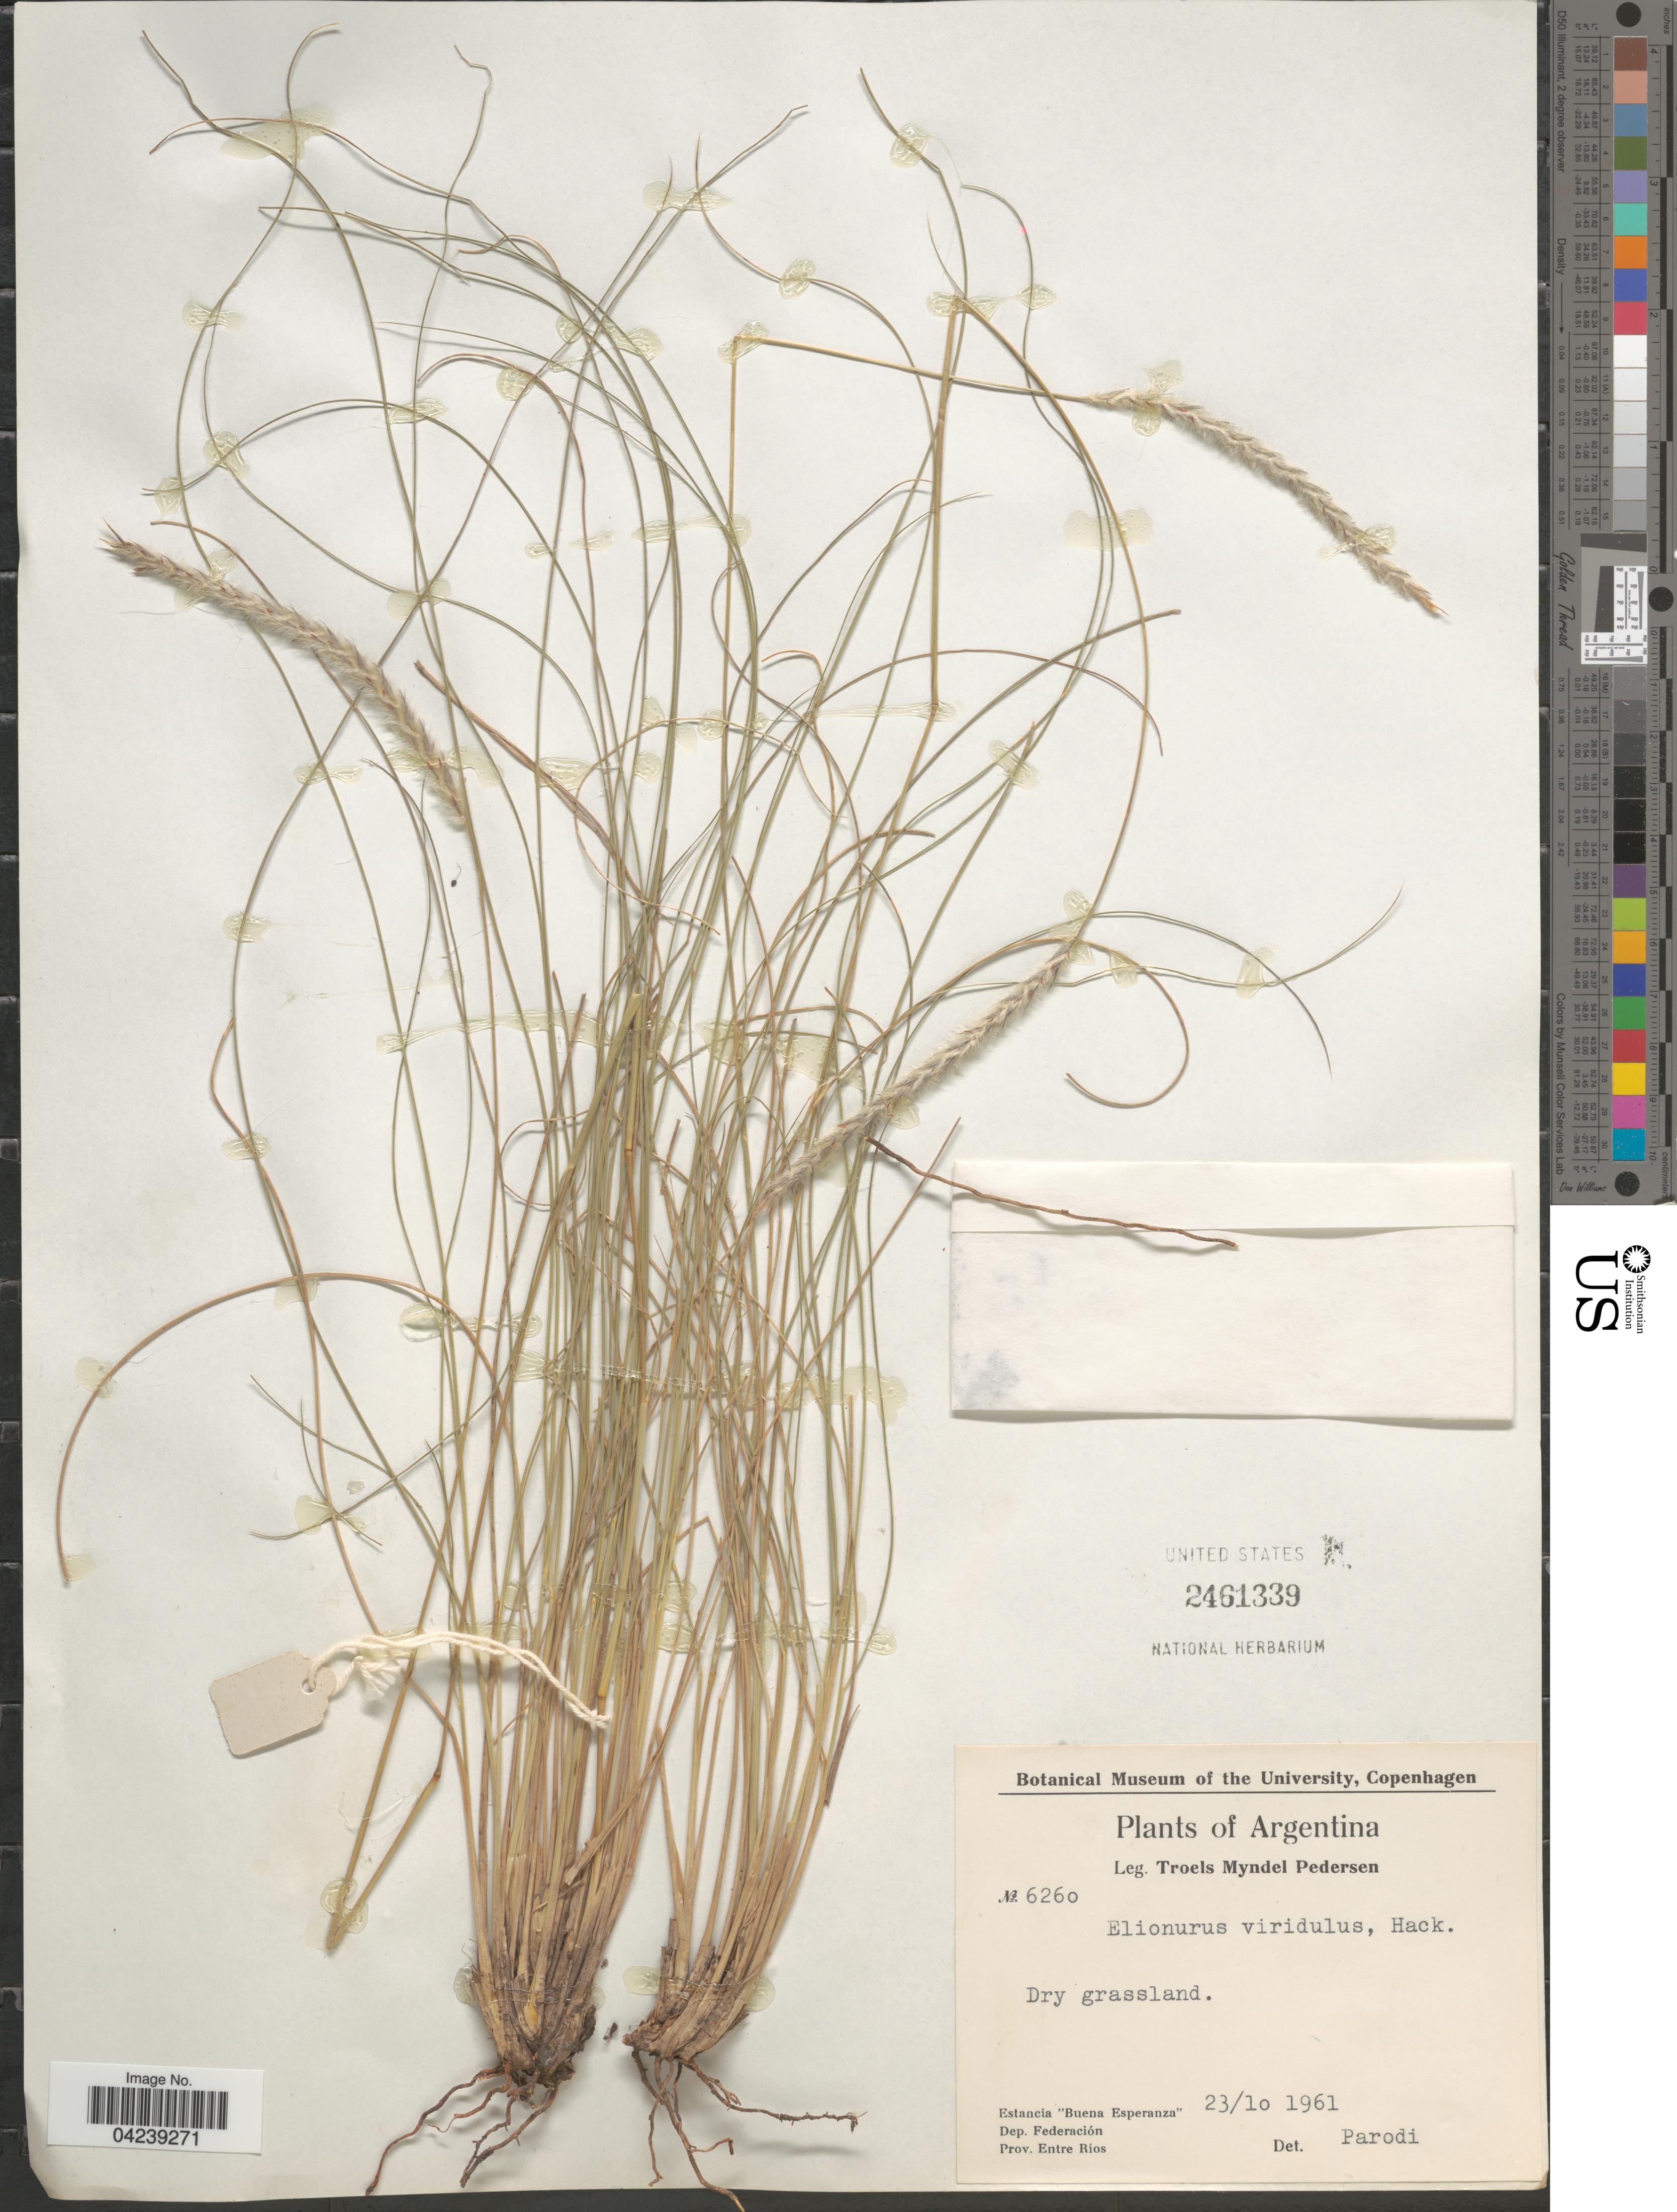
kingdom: Plantae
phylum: Tracheophyta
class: Liliopsida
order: Poales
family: Poaceae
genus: Elionurus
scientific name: Elionurus muticus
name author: (Spreng.) Kuntze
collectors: T. Pederson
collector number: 6260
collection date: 1961-10-23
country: Argentina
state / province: Entre Rios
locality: Estancia "Buena Esperanza". Dep. Federación.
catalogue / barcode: US 2461339